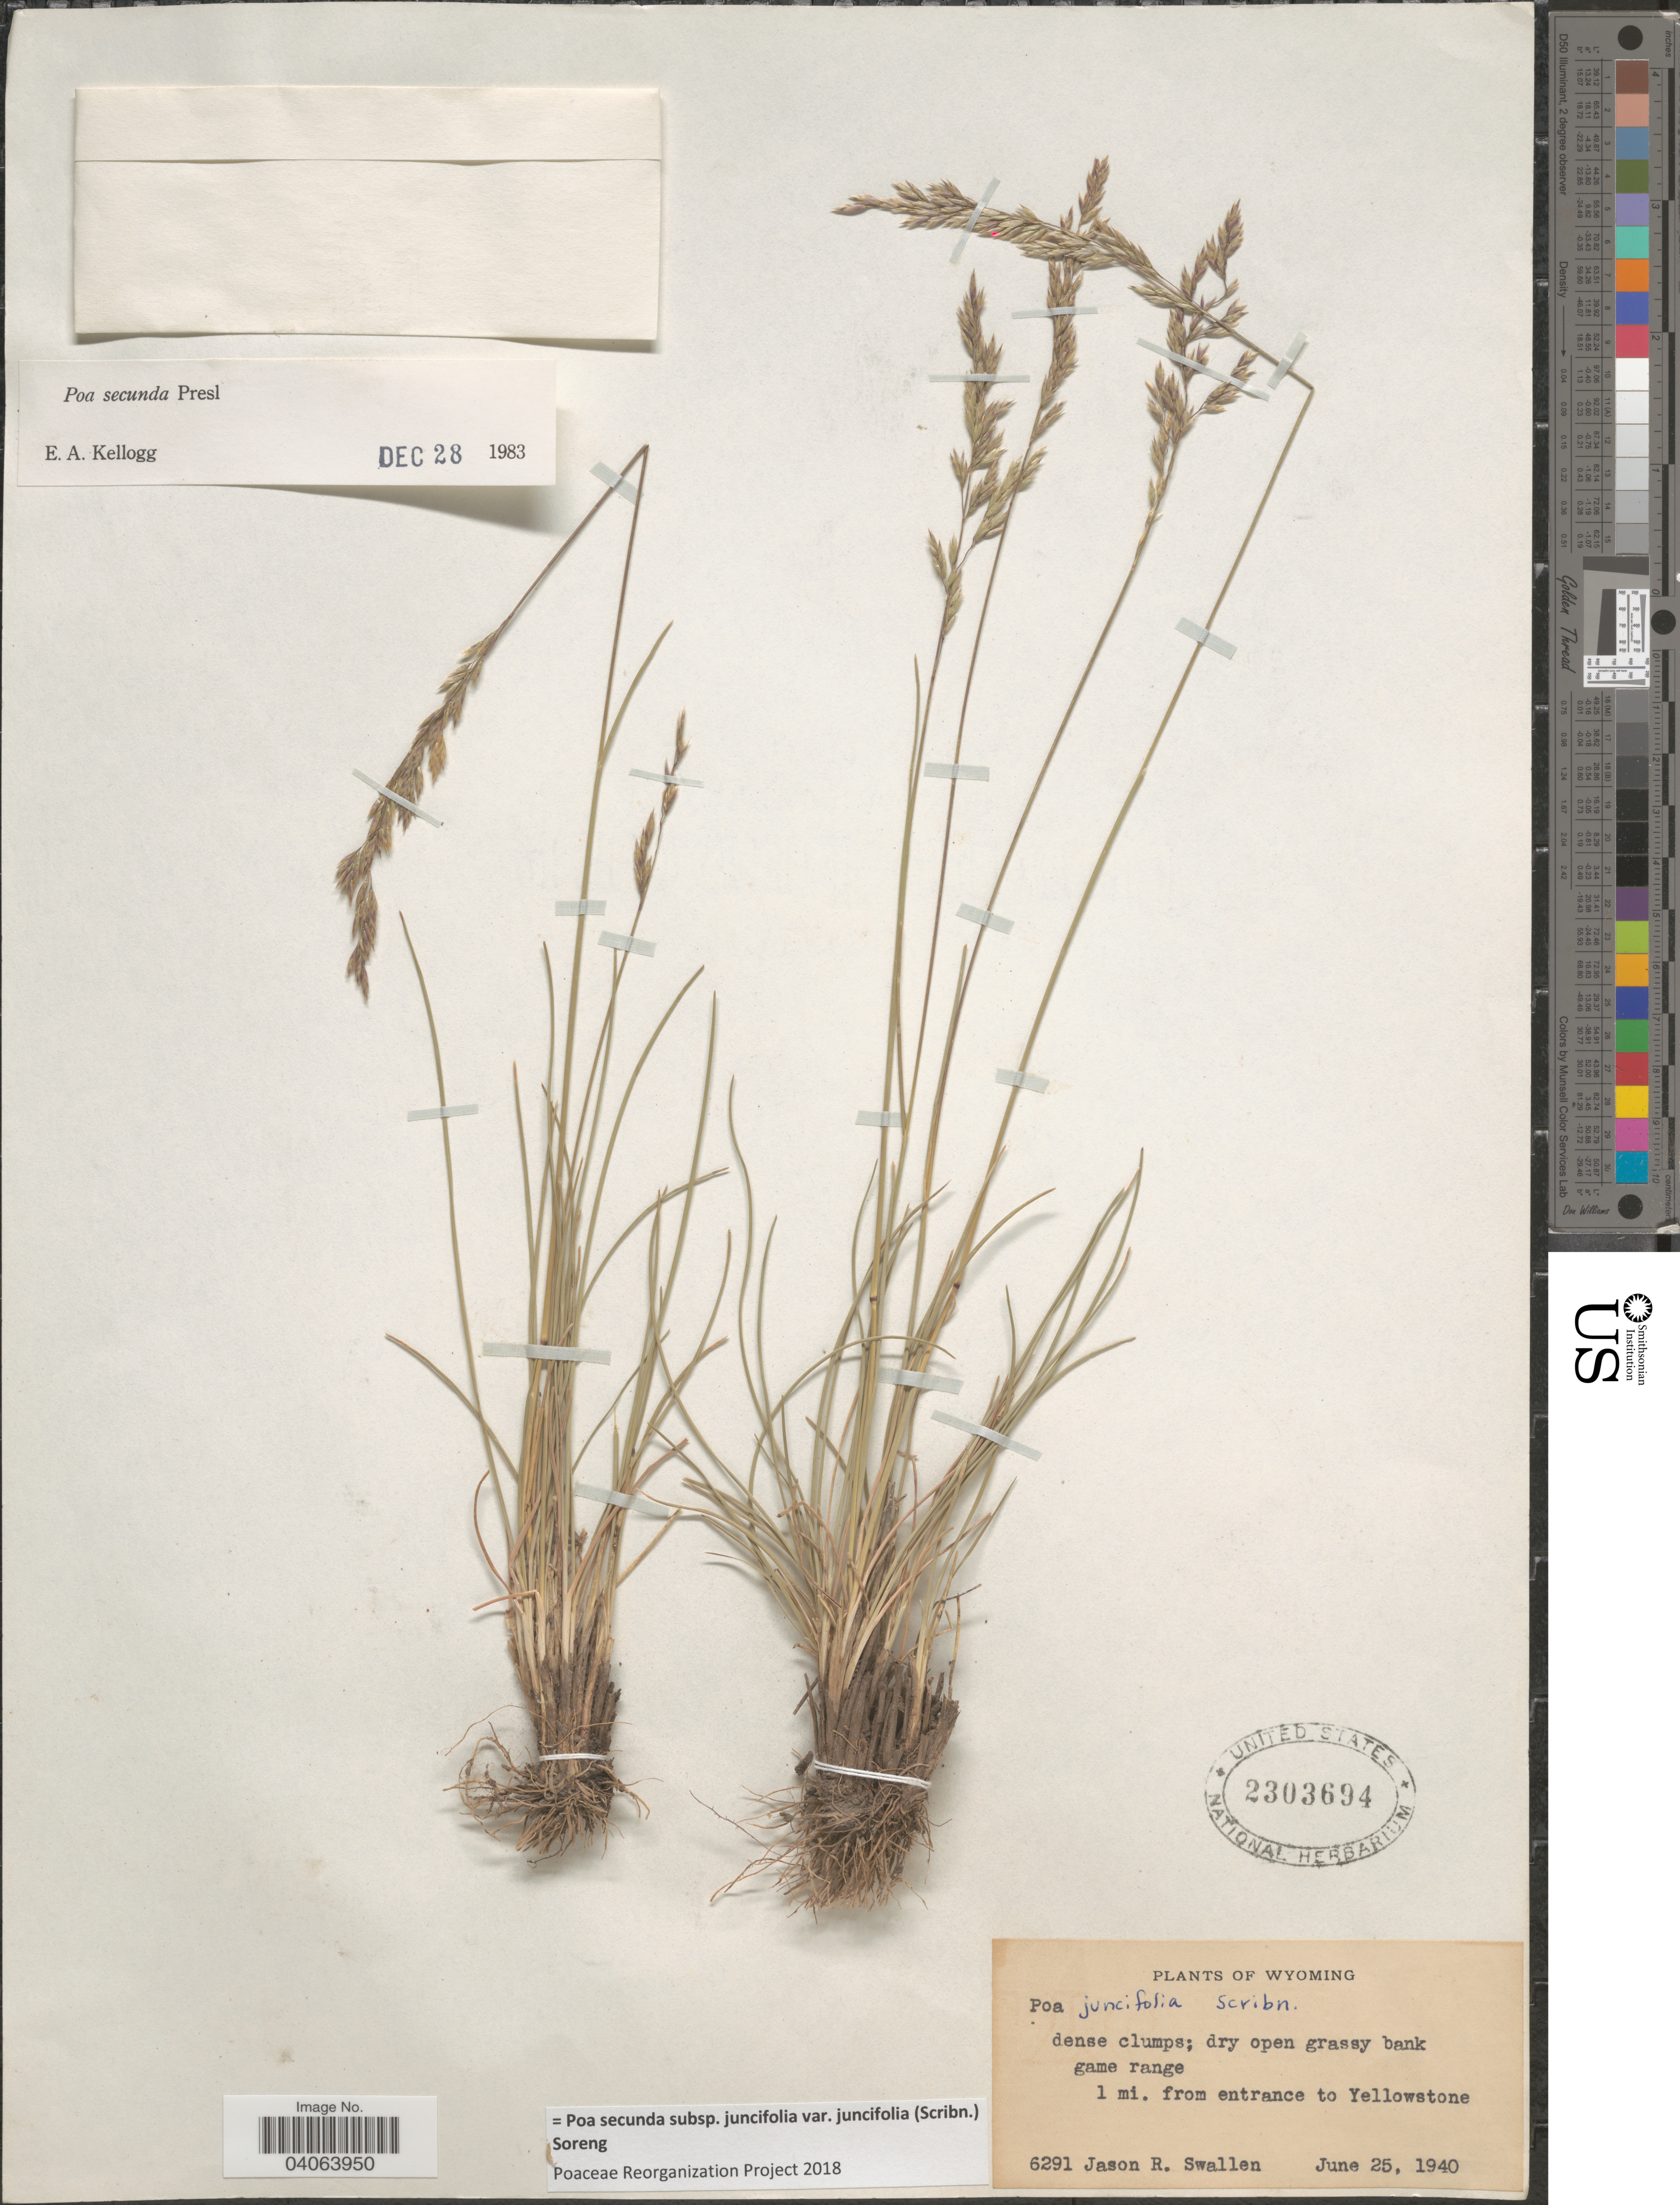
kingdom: Plantae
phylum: Tracheophyta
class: Liliopsida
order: Poales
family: Poaceae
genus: Poa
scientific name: Poa secunda subsp. juncifolia var. juncifolia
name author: (Scribn.) Soreng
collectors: J. R. Swallen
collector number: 6291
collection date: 1940-06-25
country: United States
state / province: Wyoming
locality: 1 mi. from entrance to Yellowstone.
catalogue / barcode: US 2303694